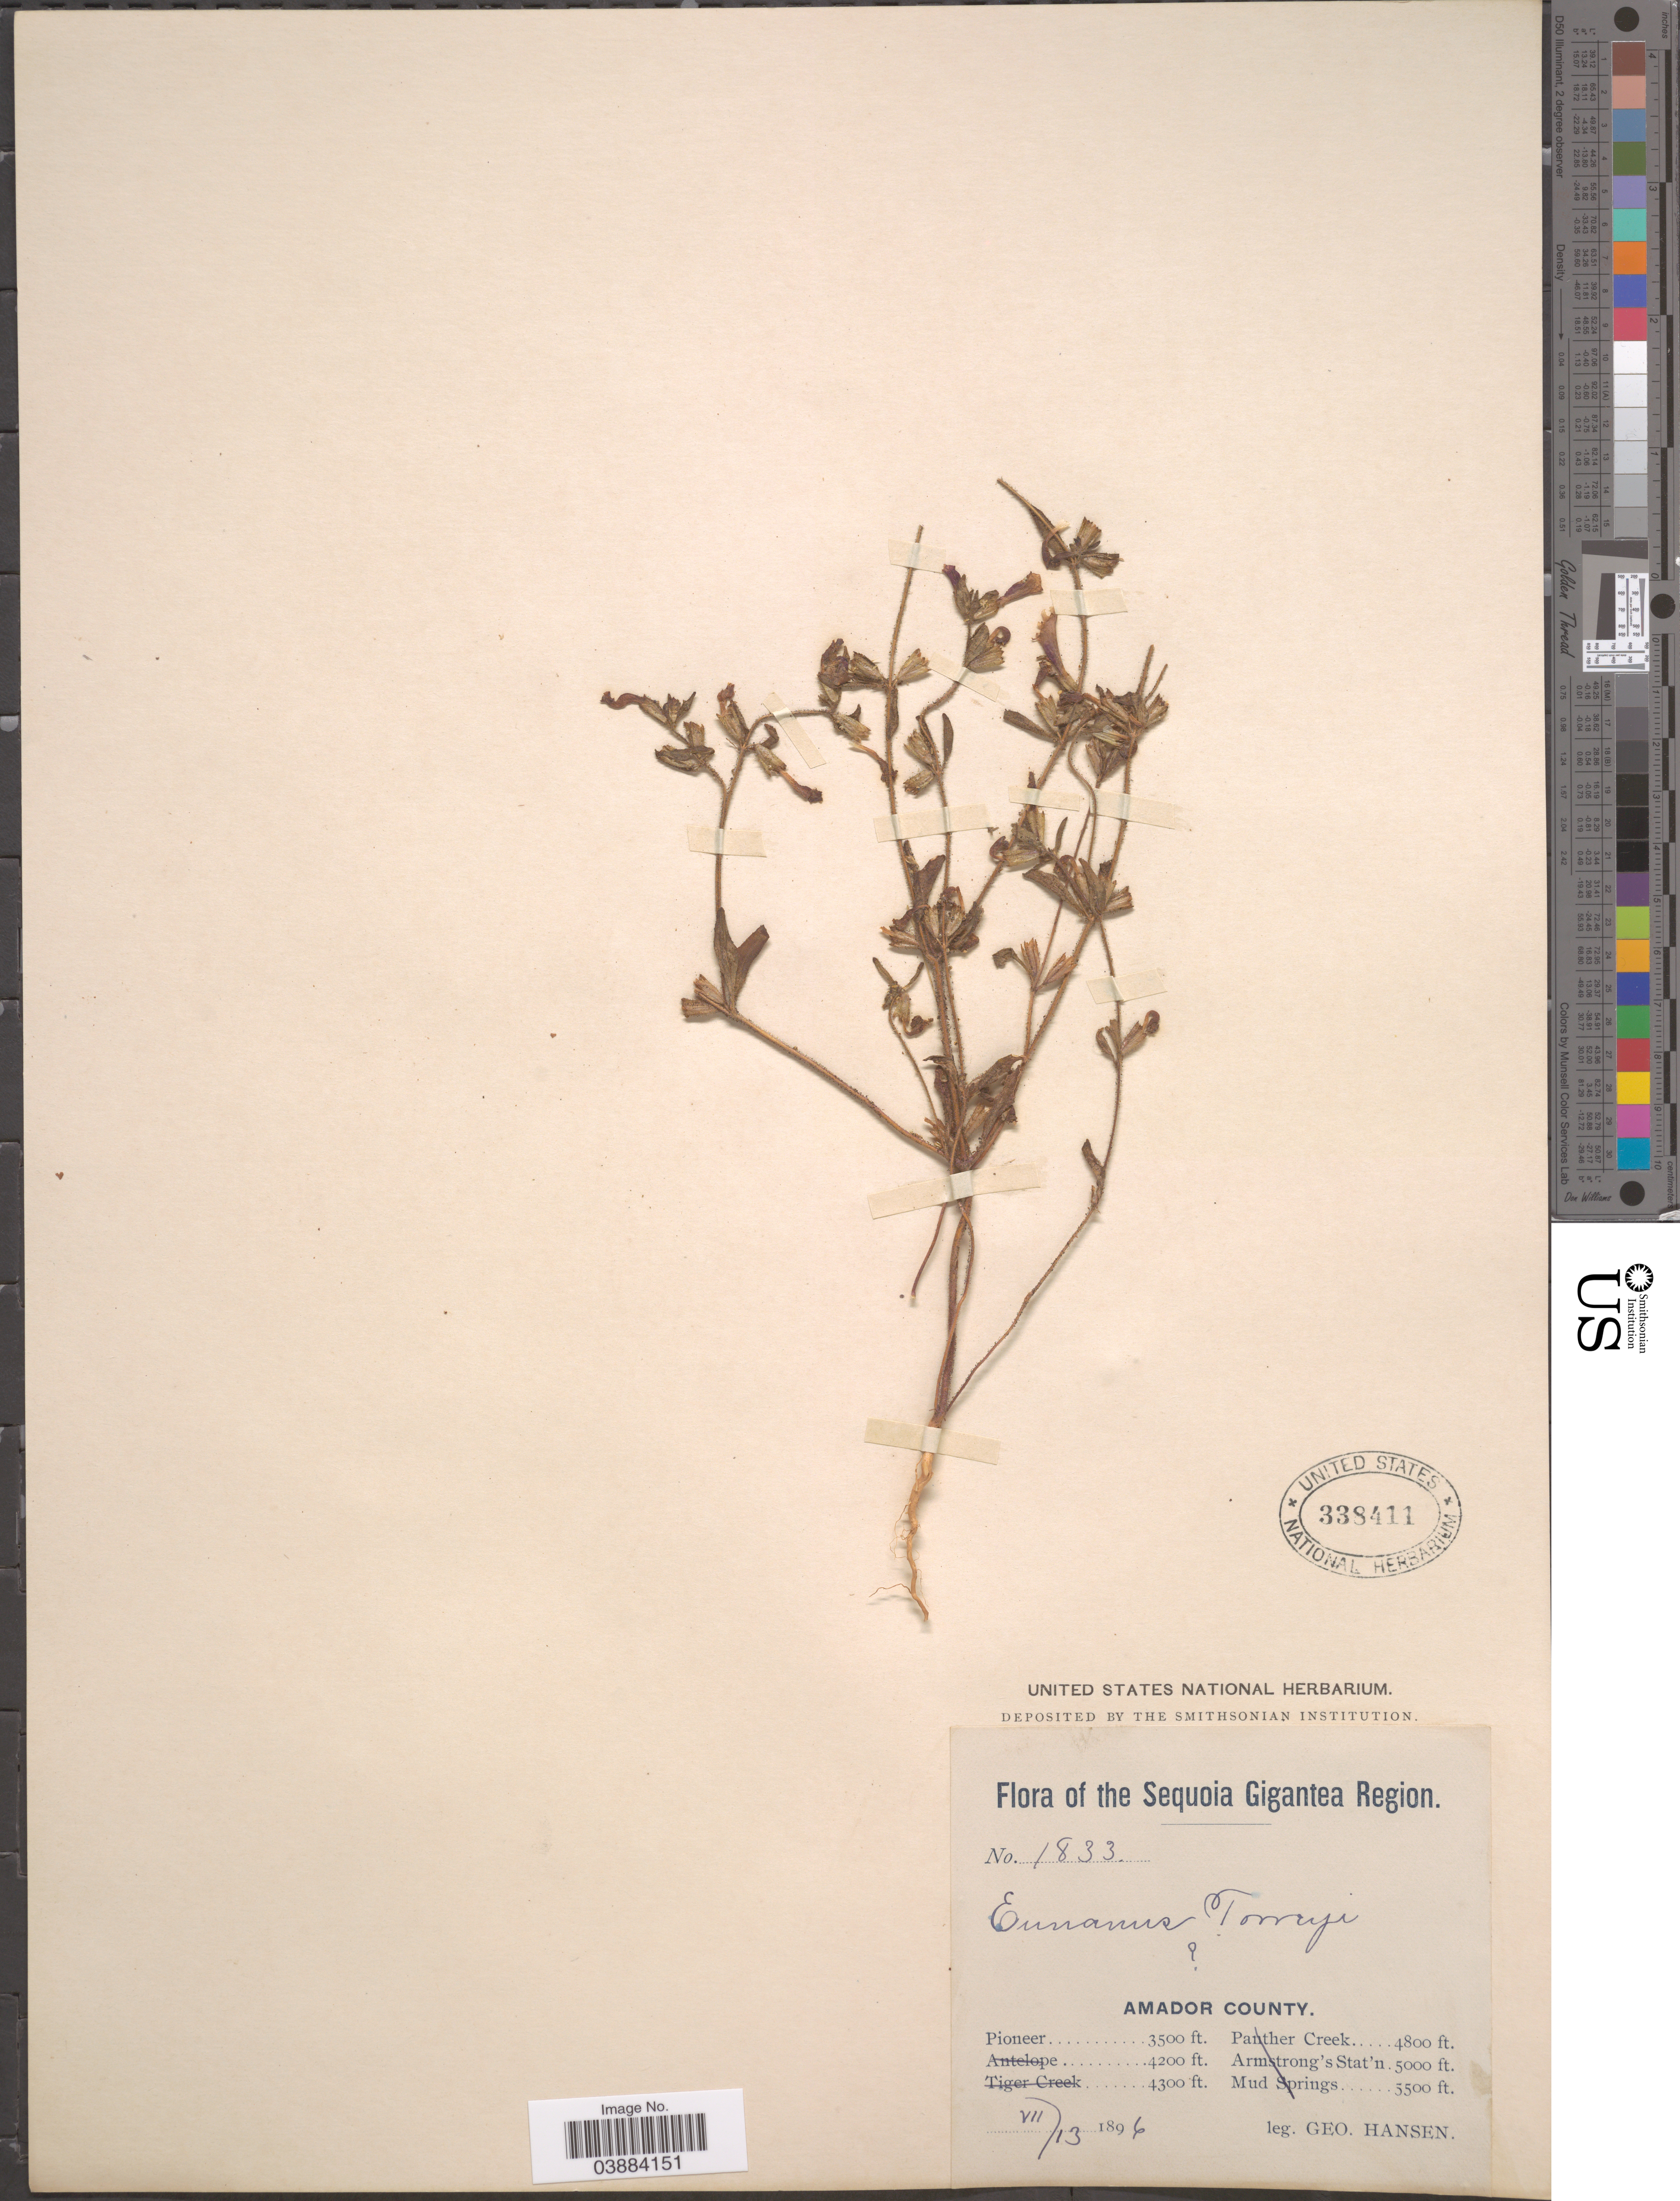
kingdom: Plantae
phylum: Tracheophyta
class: Magnoliopsida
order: Lamiales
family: Phrymaceae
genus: Eunanus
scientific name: Eunanus torreyi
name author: (A. Gray) Greene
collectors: G. Hansen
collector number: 1833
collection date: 1896-07-13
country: United States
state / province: California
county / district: Amador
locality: The Sequoia Gigantea Region. Amador County. Pioneer.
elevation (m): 1067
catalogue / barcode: US 338411